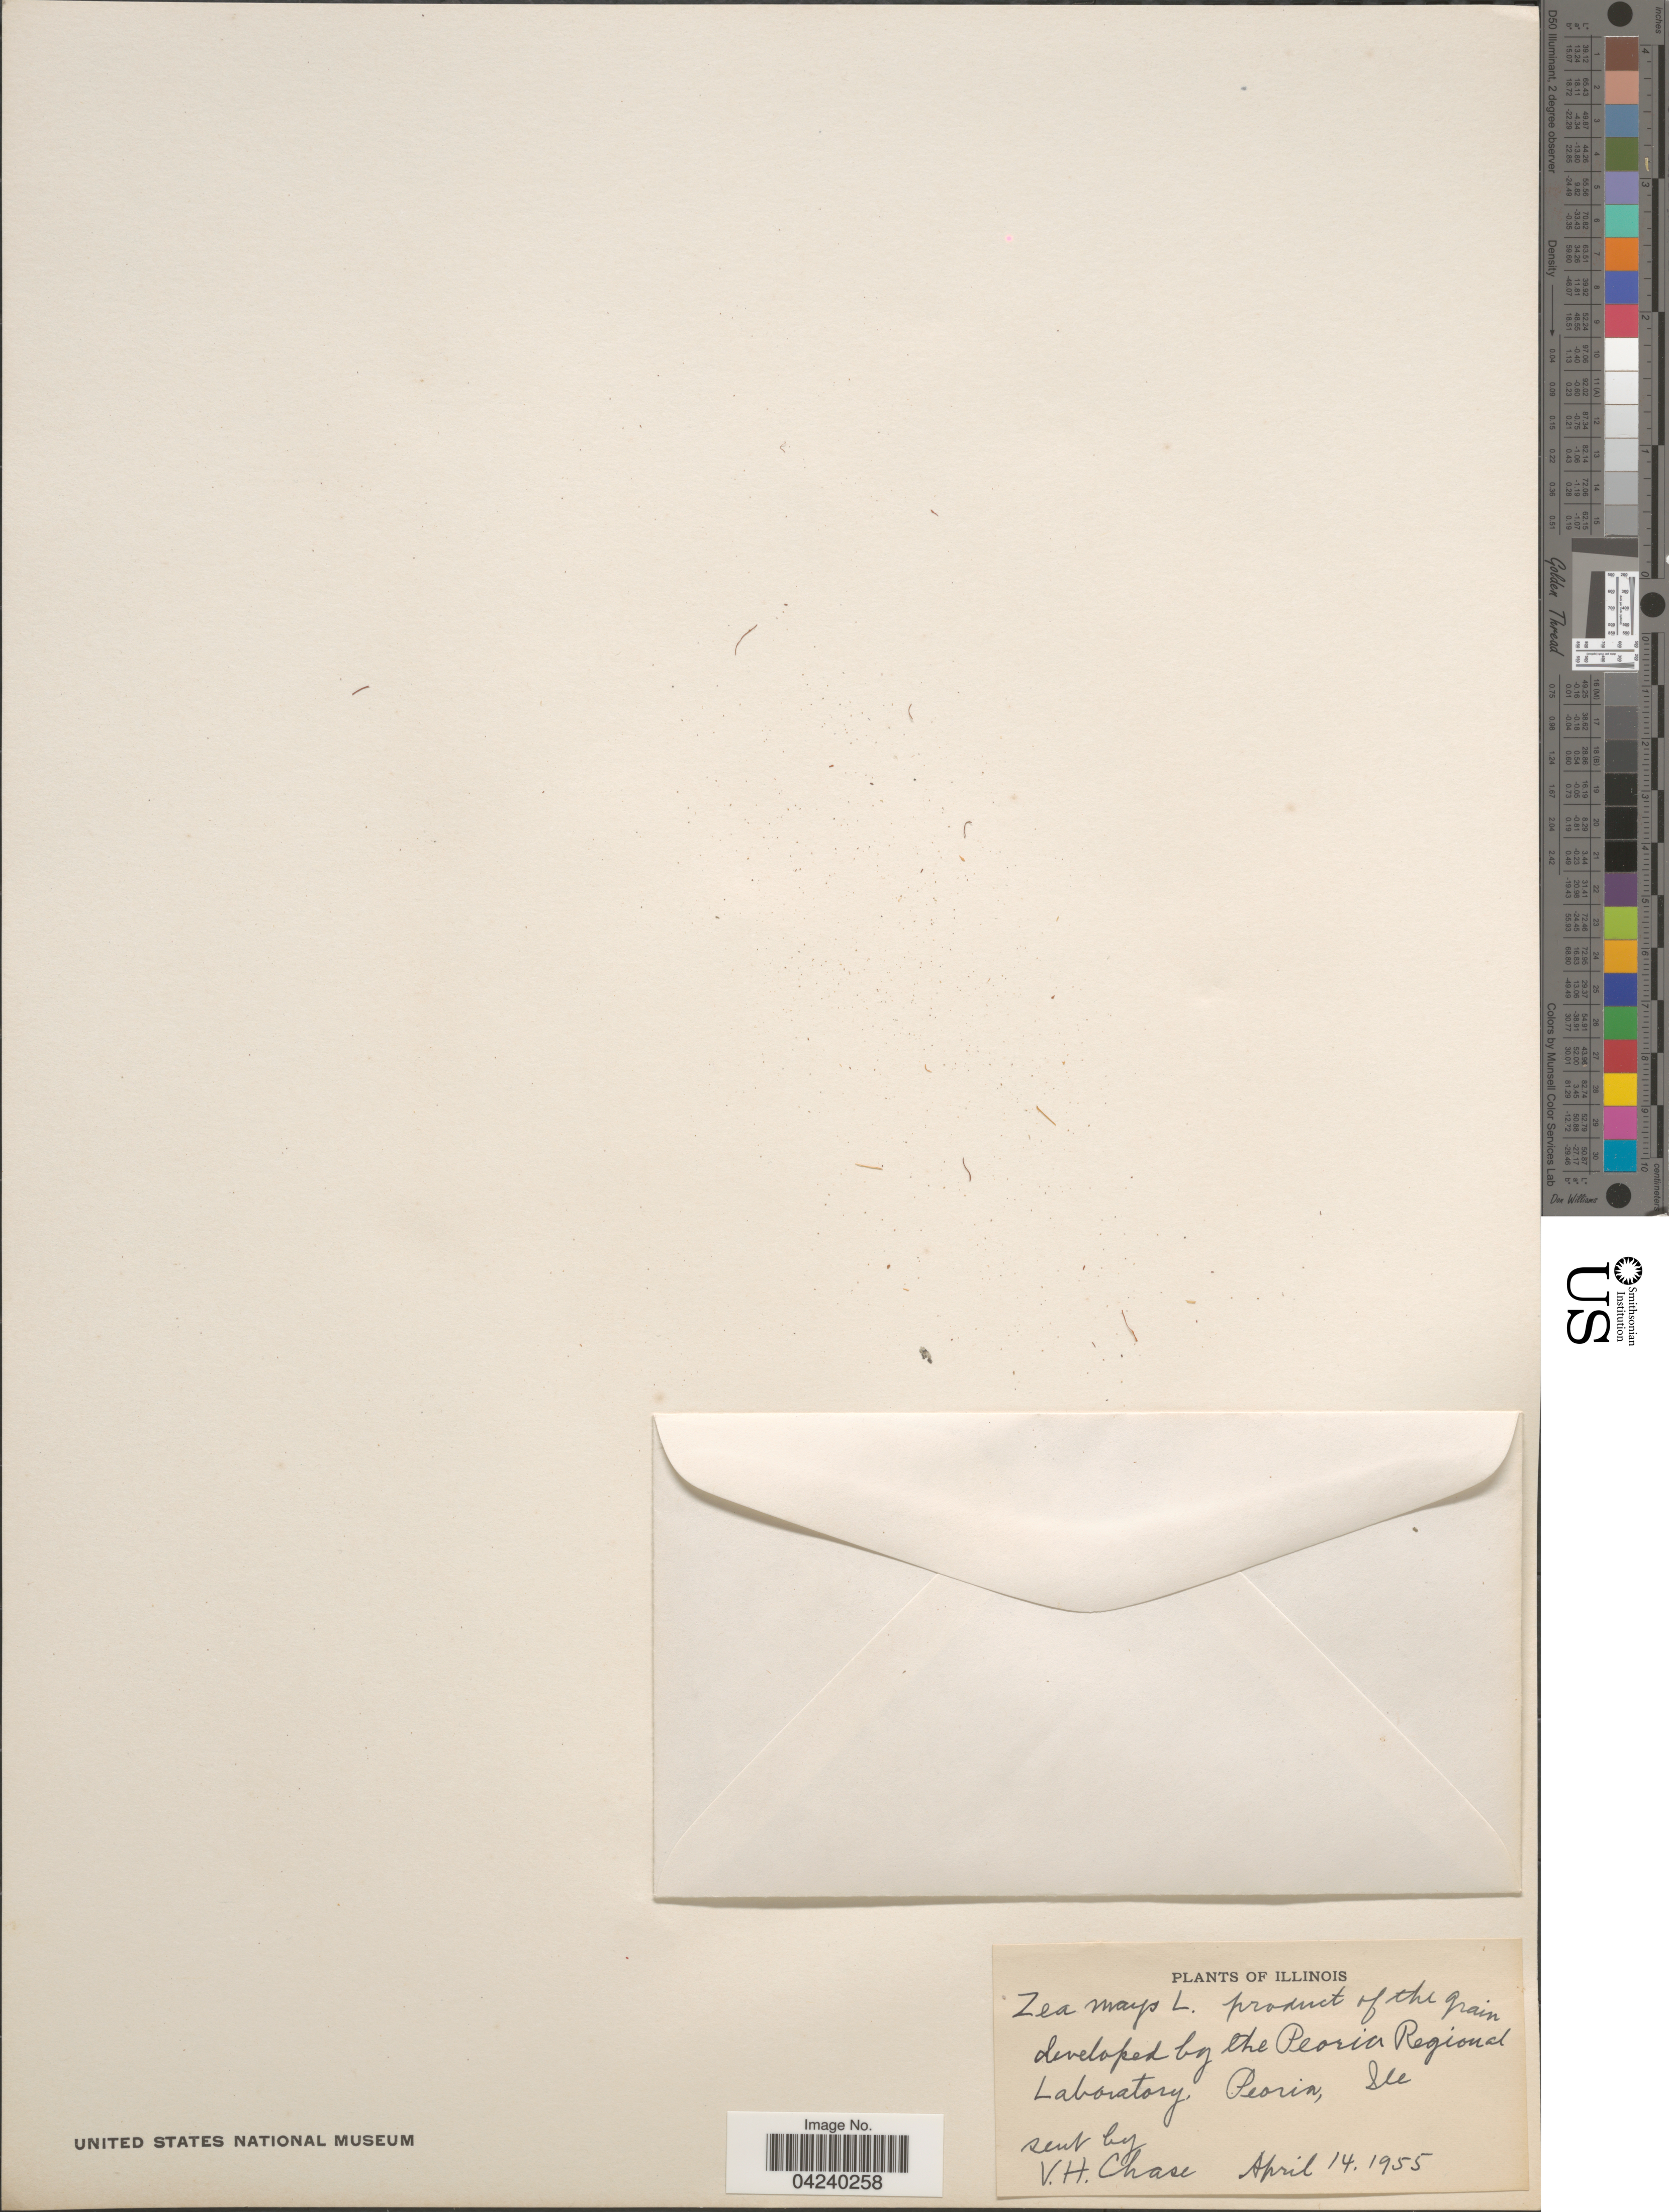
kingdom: Plantae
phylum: Tracheophyta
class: Liliopsida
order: Poales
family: Poaceae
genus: Zea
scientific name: Zea mays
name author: L.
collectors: V. H. Chase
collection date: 1955-04-14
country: United States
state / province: Illinois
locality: Developed by the Peoria Regional Laboratory Peoria. [unsure placement]